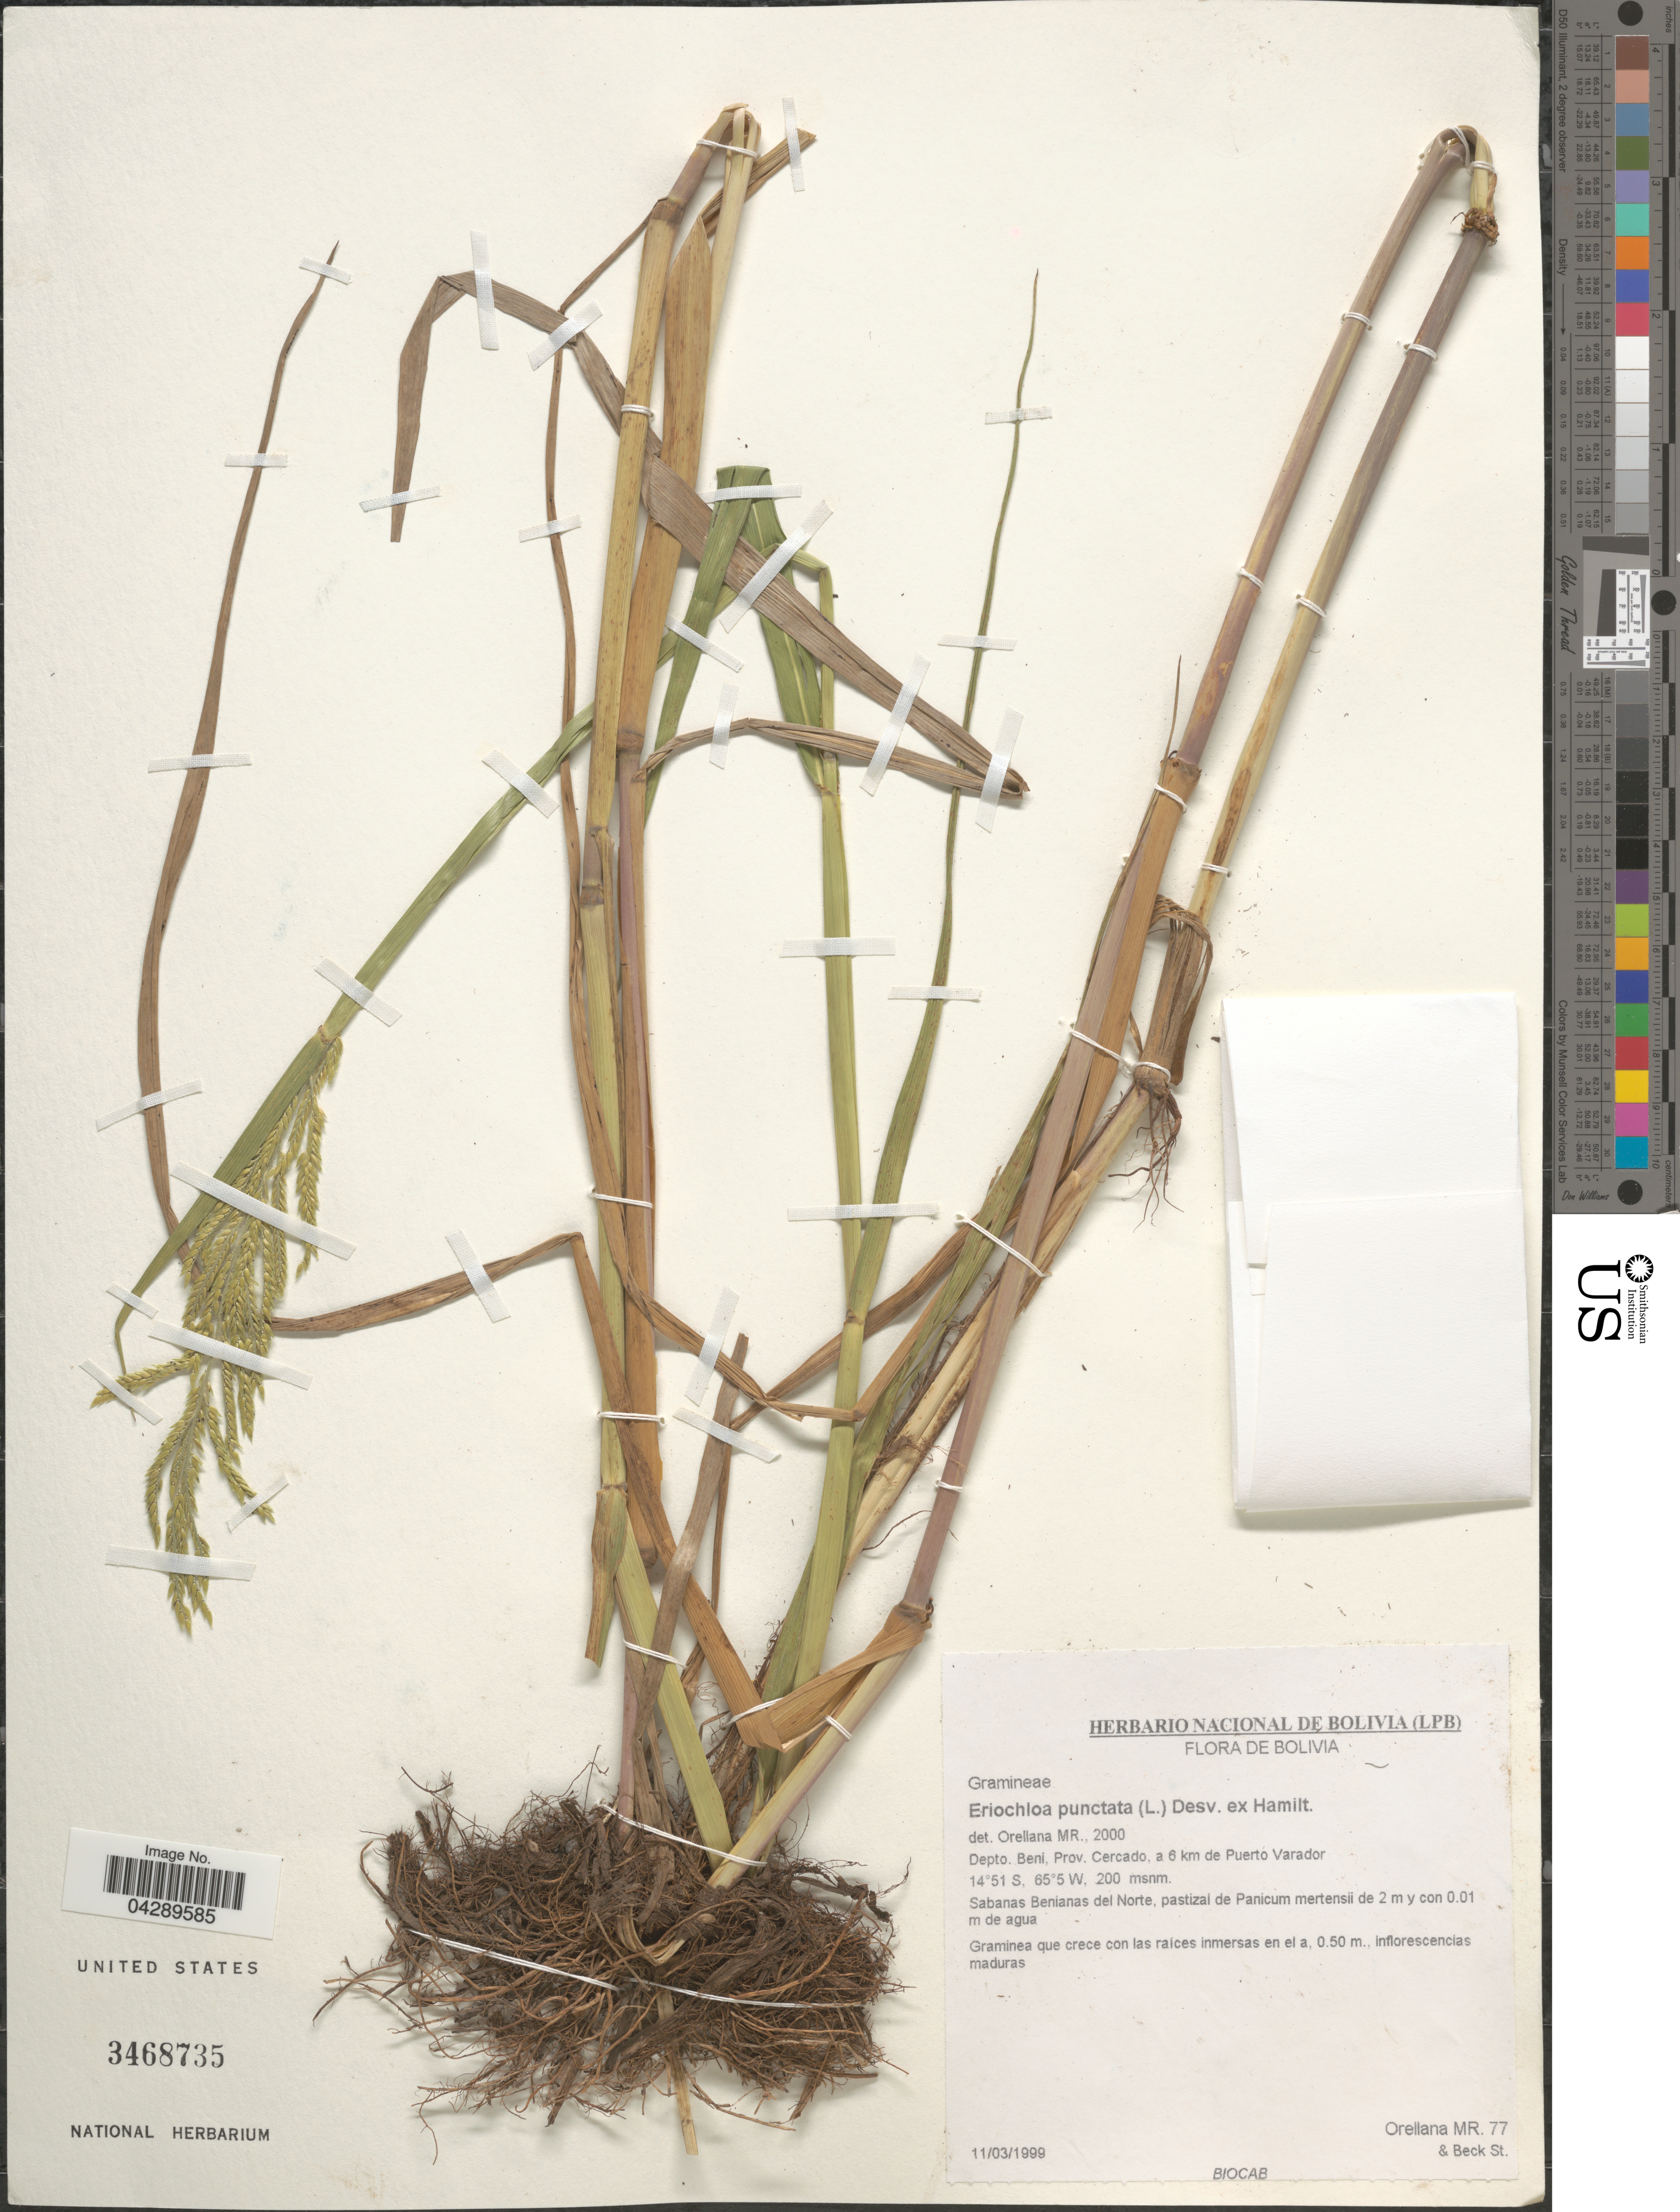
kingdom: Plantae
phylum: Tracheophyta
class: Liliopsida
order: Poales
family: Poaceae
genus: Eriochloa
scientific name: Eriochloa punctata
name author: (L.) Desv. ex Ham.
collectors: M. Orellana & S. G. Beck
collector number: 77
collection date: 1999-03-11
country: Bolivia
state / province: Beni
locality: Depto. Beni, Prov. Cercado, a 6 km de Puerto Varador. Sabanas Benianas del Norte.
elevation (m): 200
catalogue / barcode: US 3468735